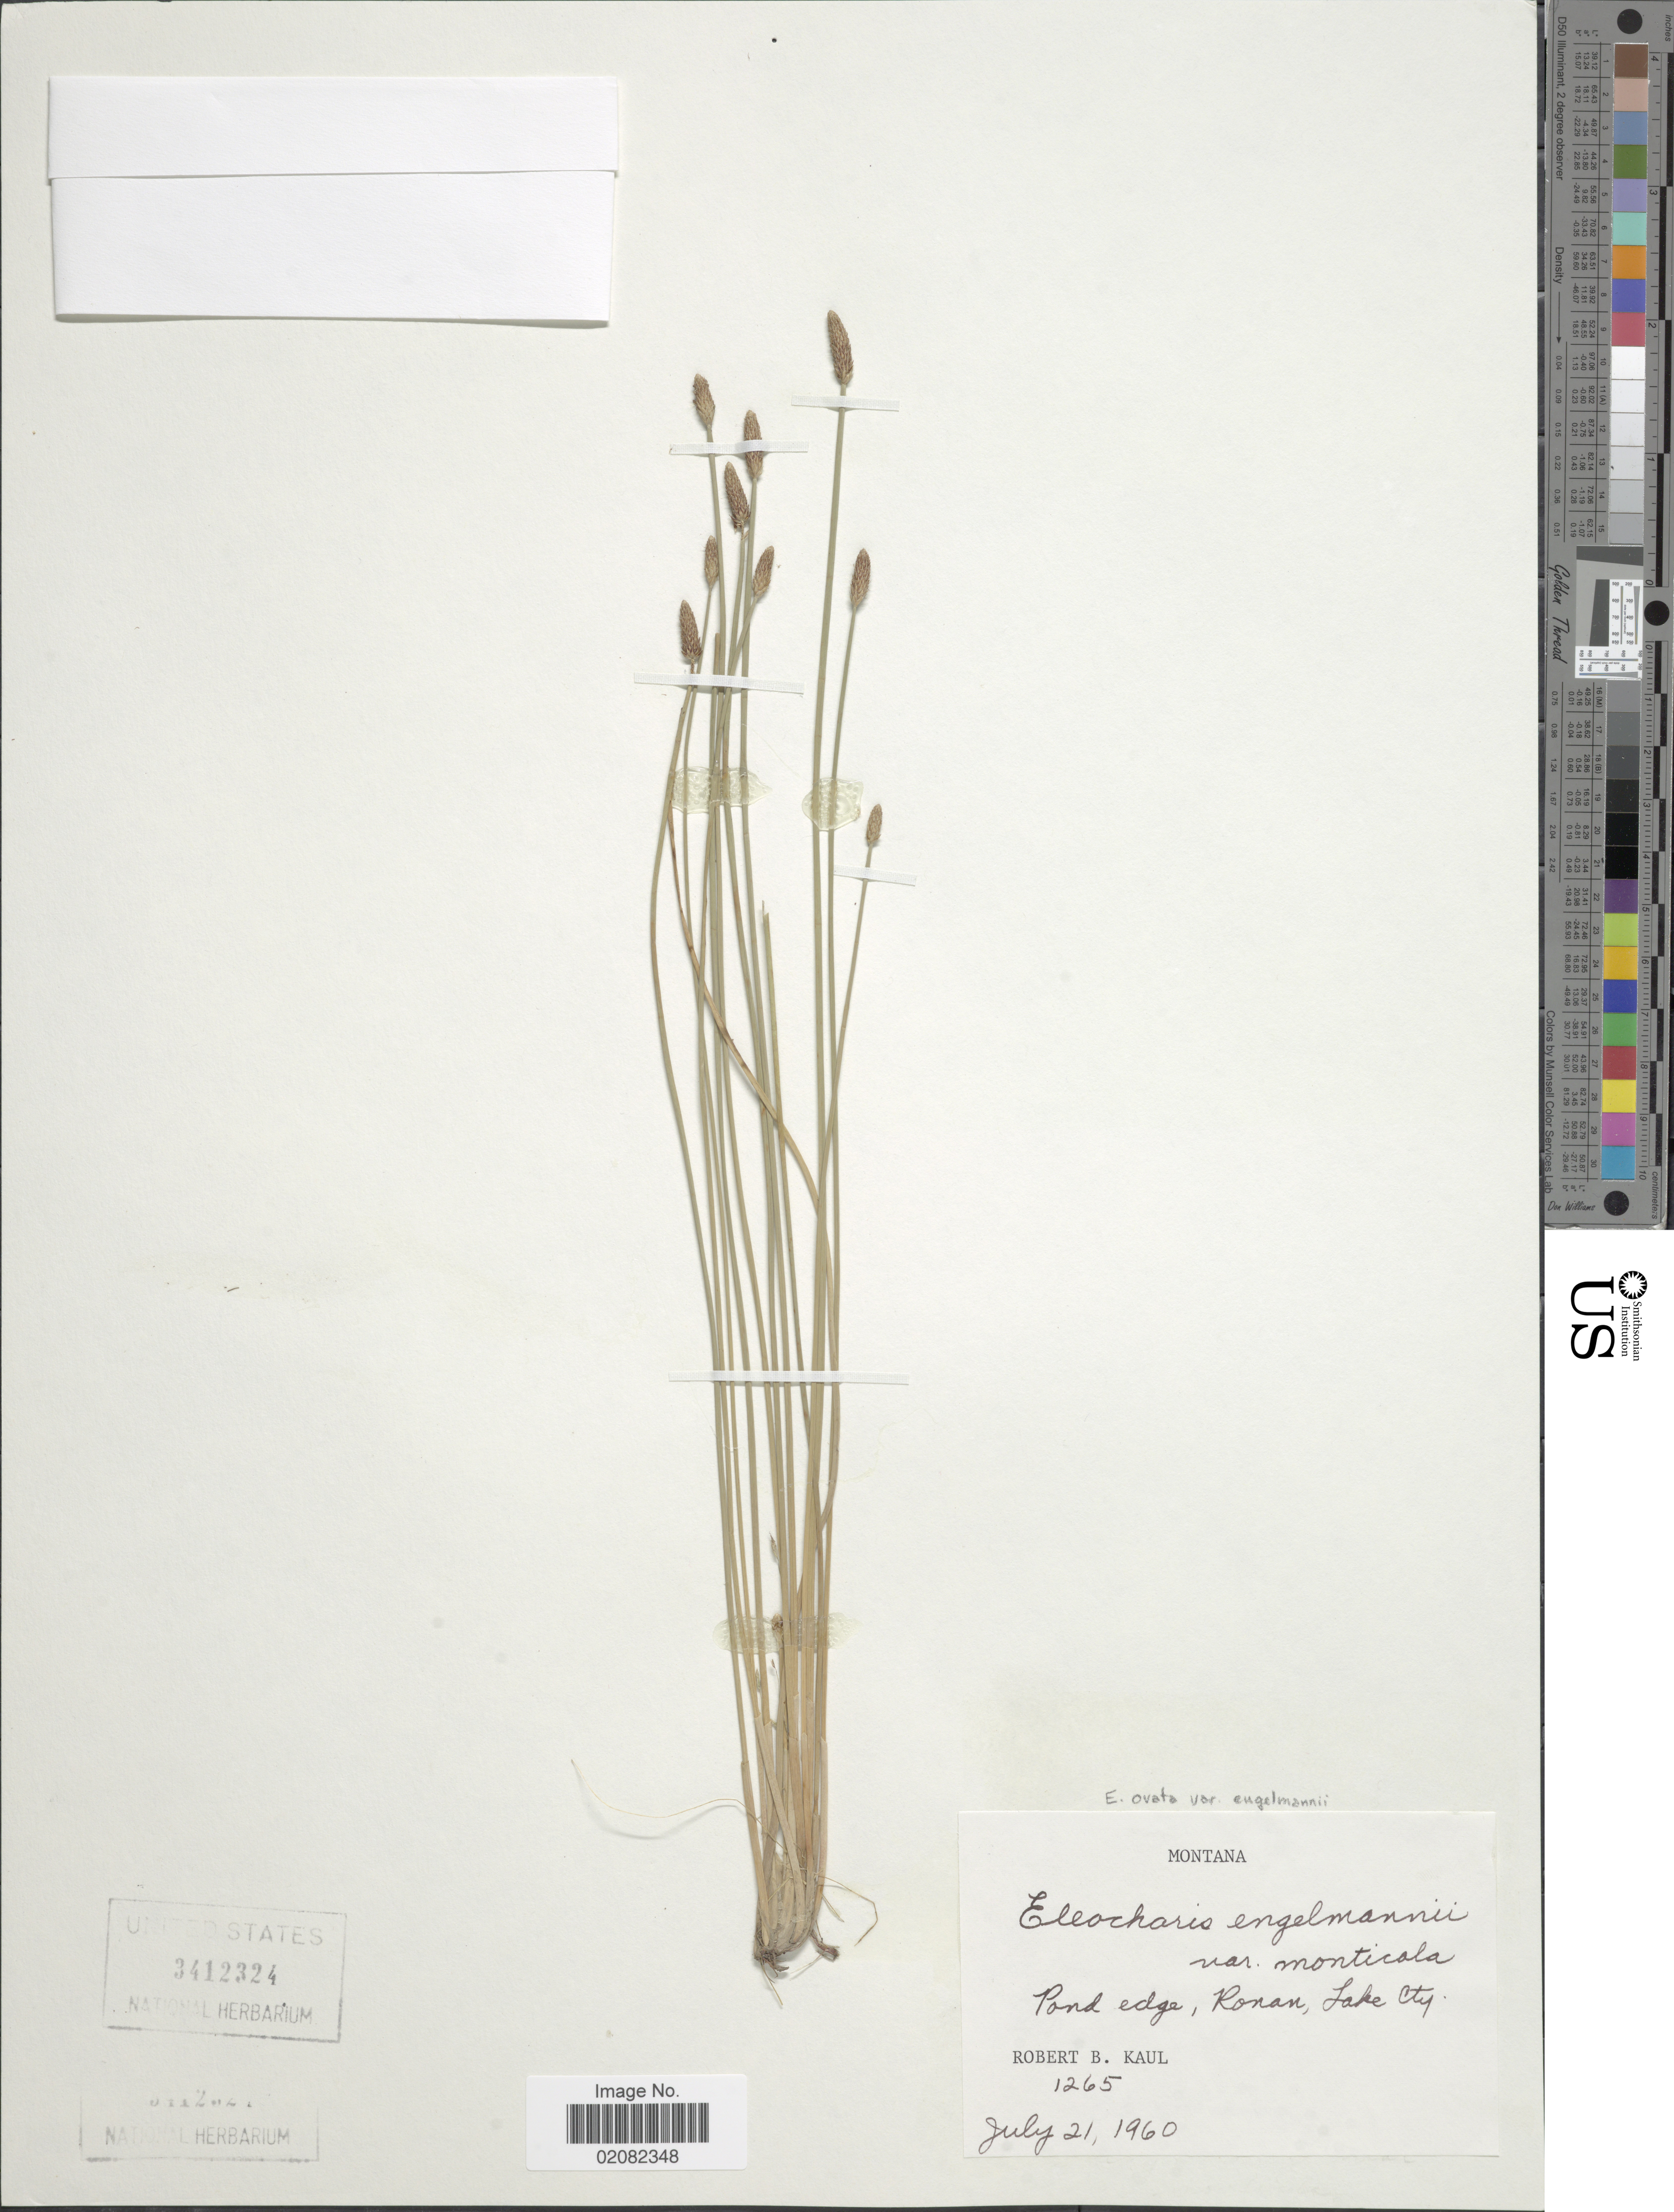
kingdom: Plantae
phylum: Tracheophyta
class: Liliopsida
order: Poales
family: Cyperaceae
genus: Eleocharis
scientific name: Eleocharis engelmannii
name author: Steud.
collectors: R. Kaul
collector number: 1265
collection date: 1960-07-21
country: United States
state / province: Montana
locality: Pond edge, Ronam, Lake City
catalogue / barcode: US 3412324